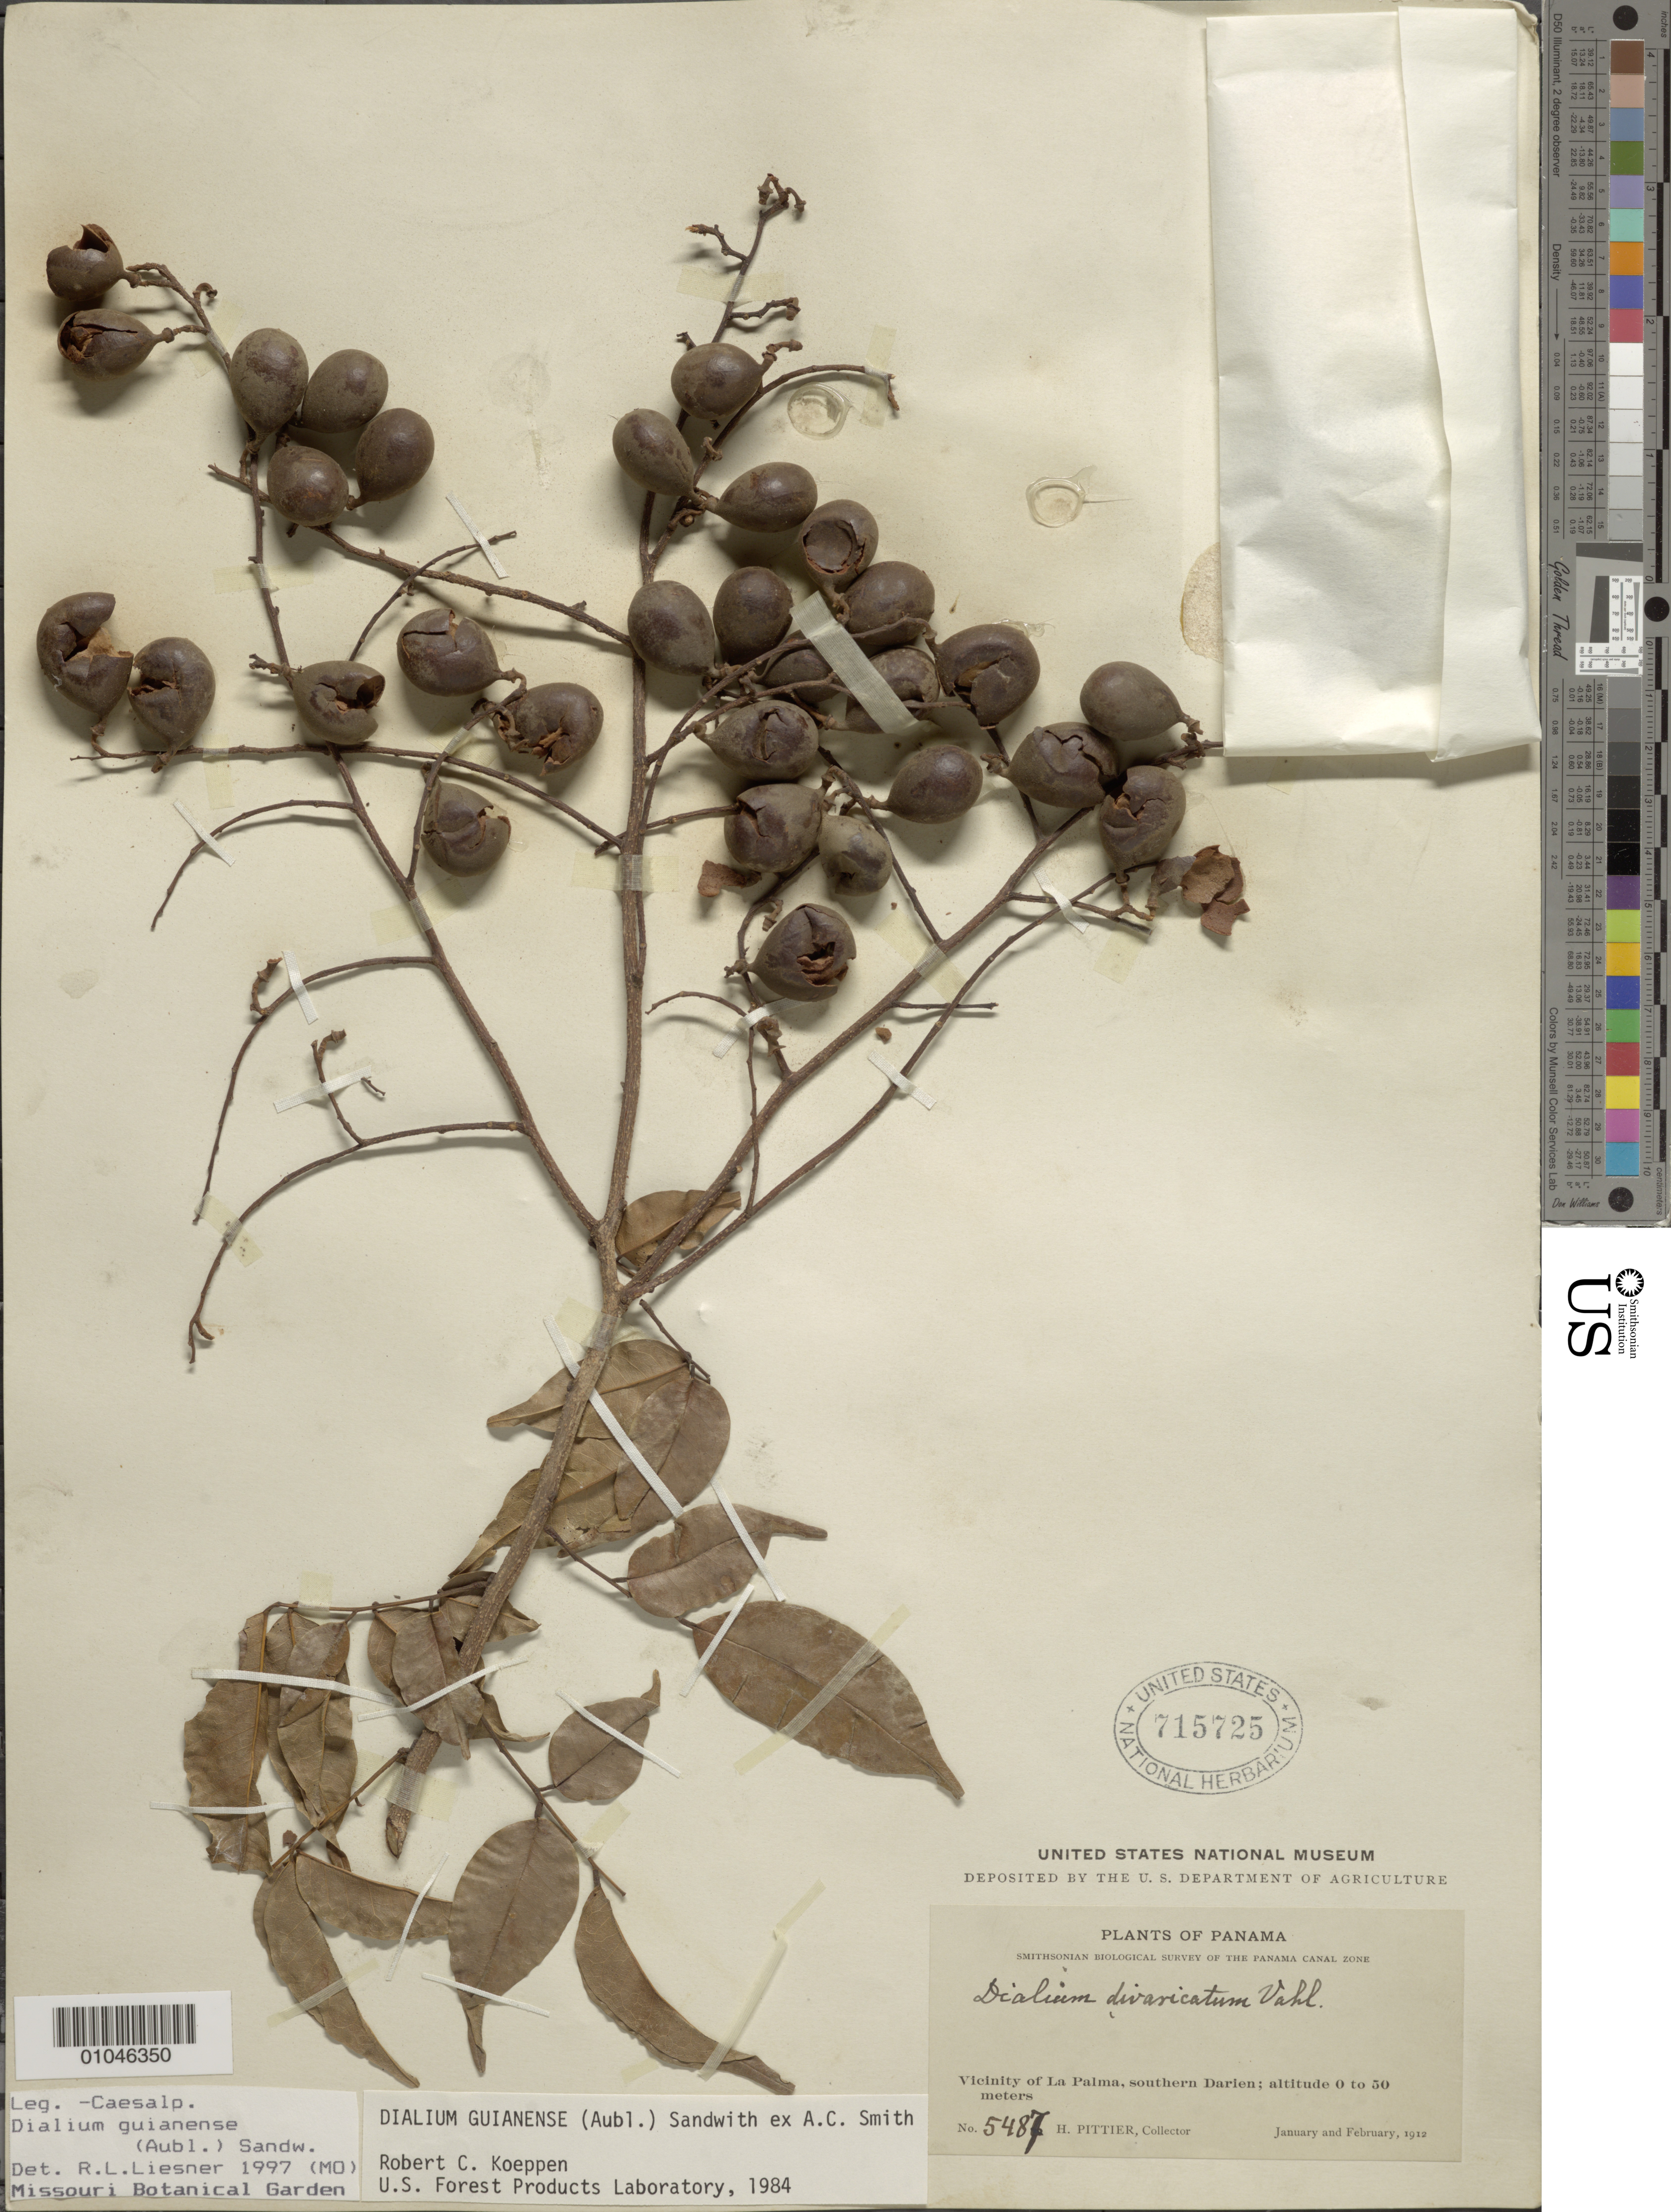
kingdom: Plantae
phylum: Tracheophyta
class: Magnoliopsida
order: Fabales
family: Fabaceae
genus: Dialium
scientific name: Dialium guianense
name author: (Aubl.) Sandwith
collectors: H. F. Pittier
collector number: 5487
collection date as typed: Jan 1912 to -- Feb 1912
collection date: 1912-01/1912-02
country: Panama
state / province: Darién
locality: Vicinity of La Palma, southern Darien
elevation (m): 0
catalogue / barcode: US 715725